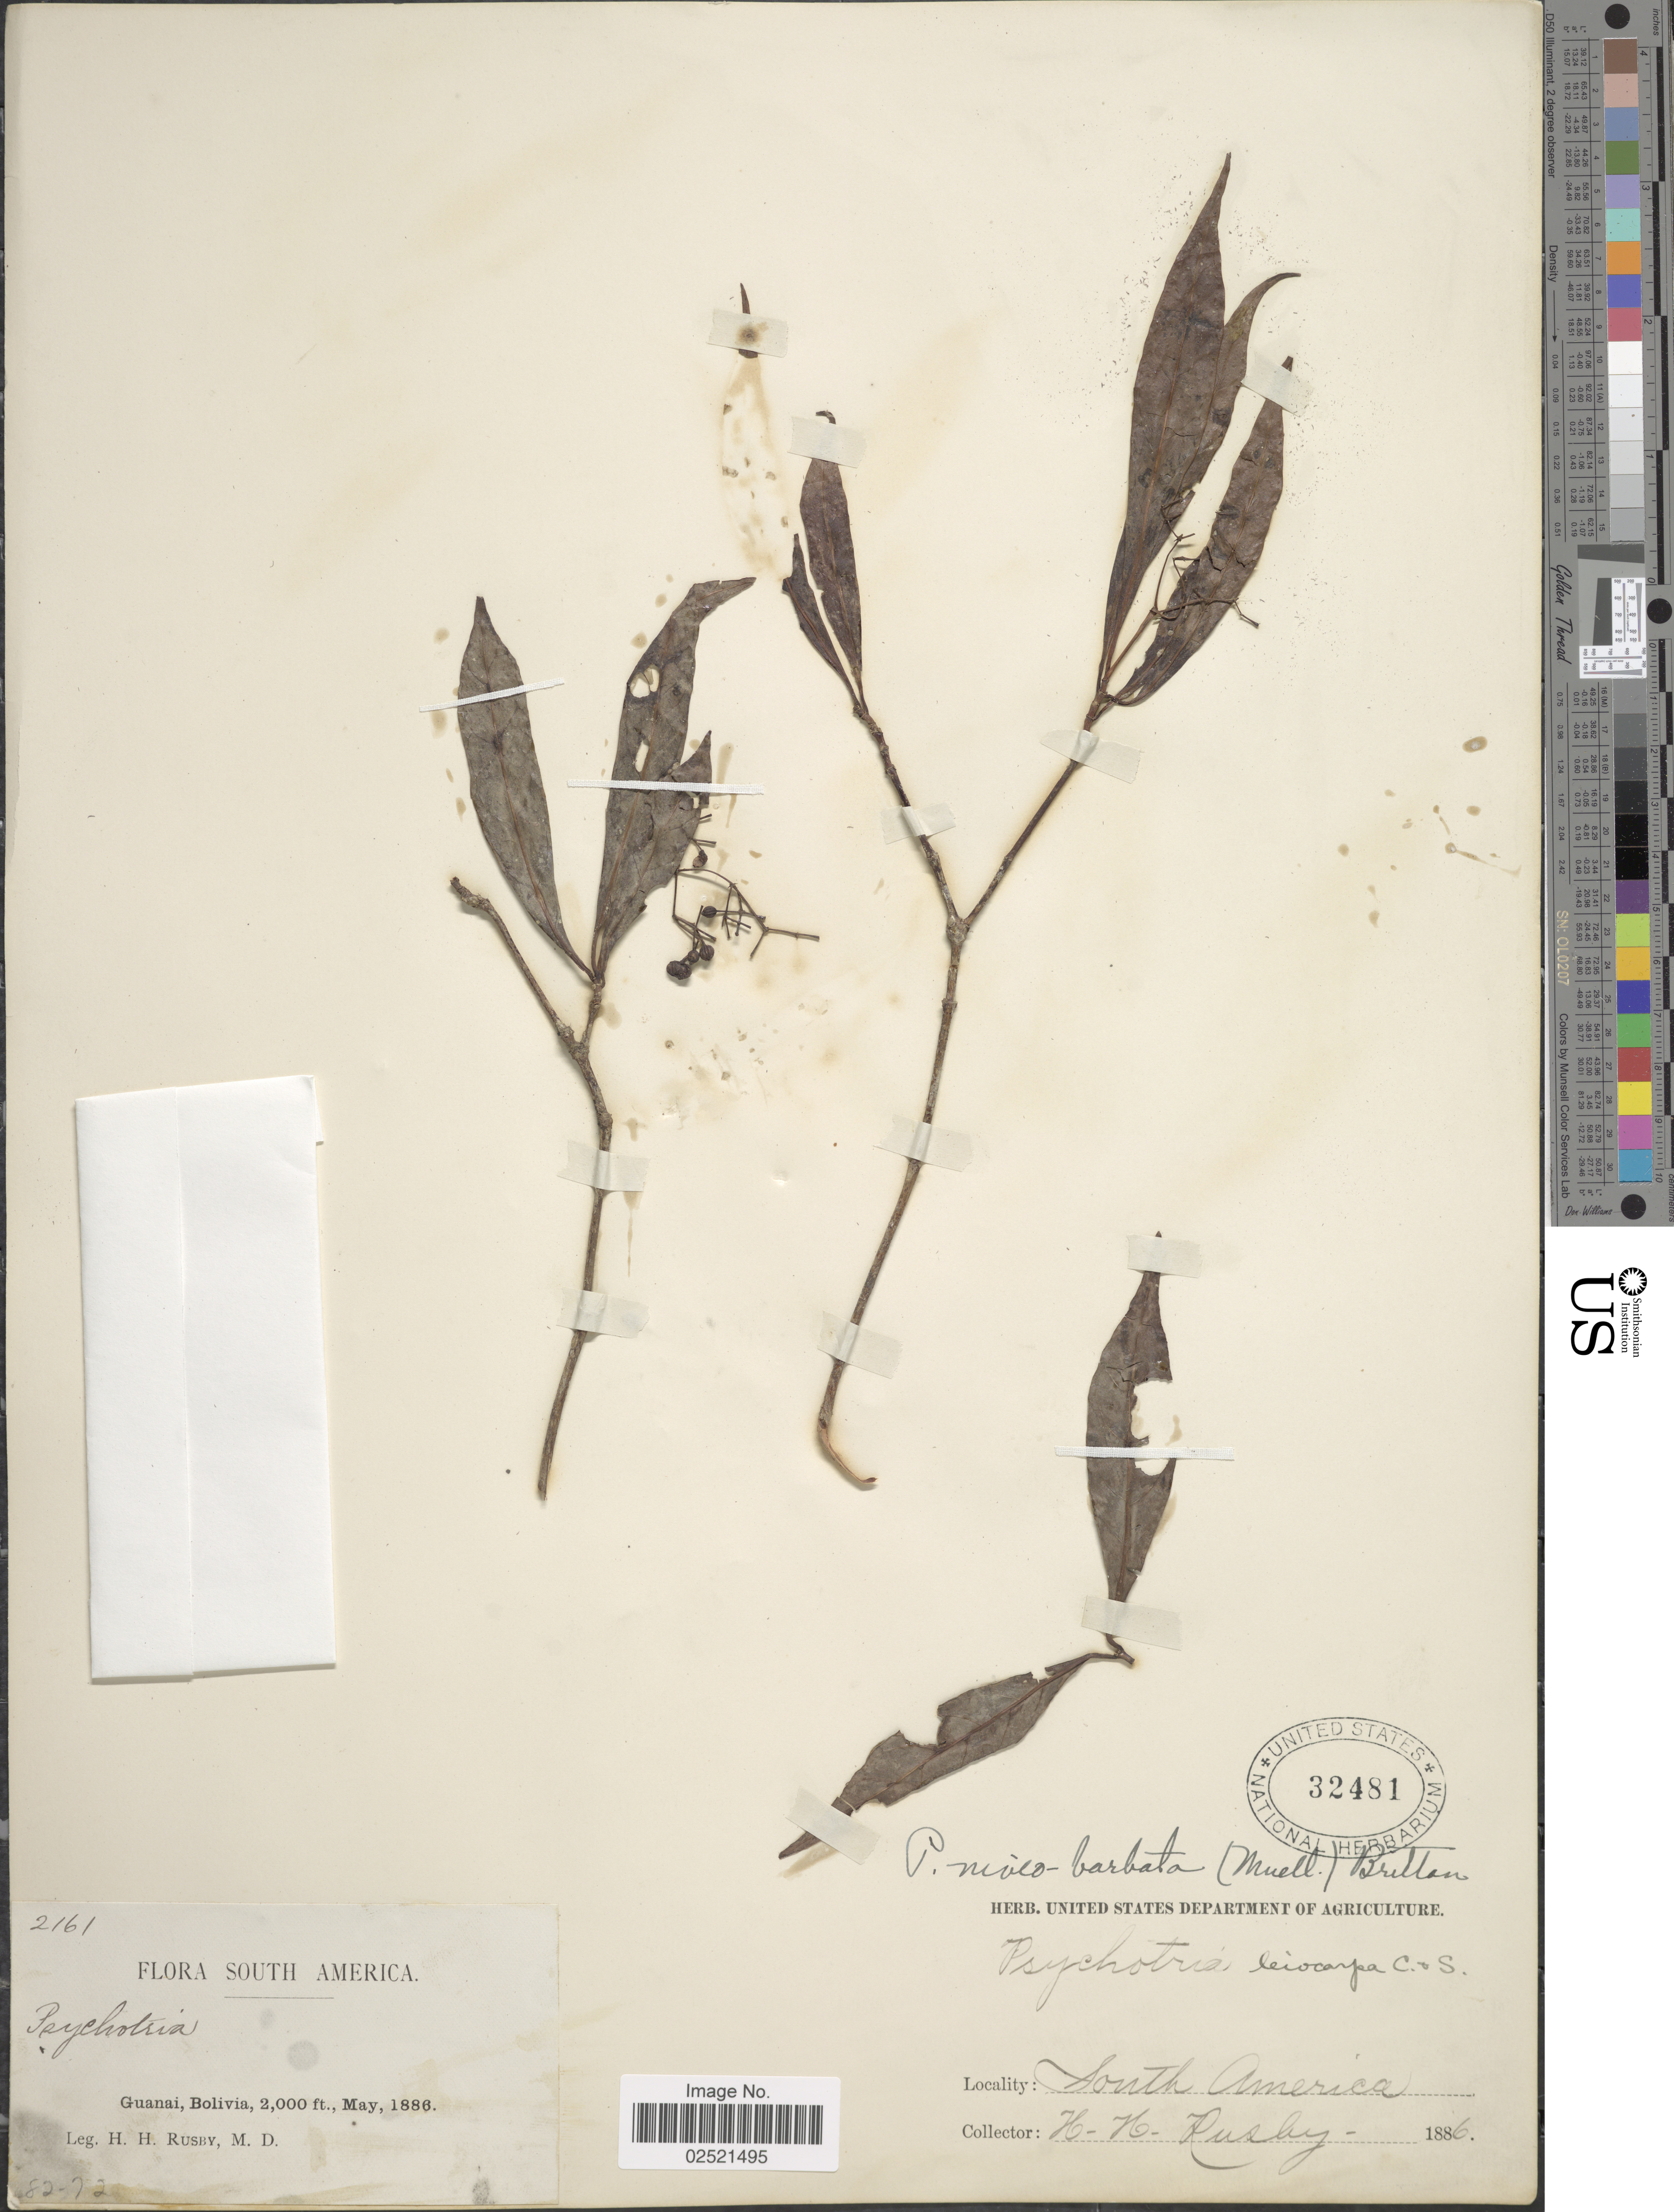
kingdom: Plantae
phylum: Tracheophyta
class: Magnoliopsida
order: Gentianales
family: Rubiaceae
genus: Psychotria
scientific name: Psychotria niveobarbata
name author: (Müll. Arg.) Britton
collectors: H. H. Rusby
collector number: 2161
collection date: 1886-05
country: Bolivia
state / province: La Páz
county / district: Larecaja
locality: Guanay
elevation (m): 610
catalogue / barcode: US 32481